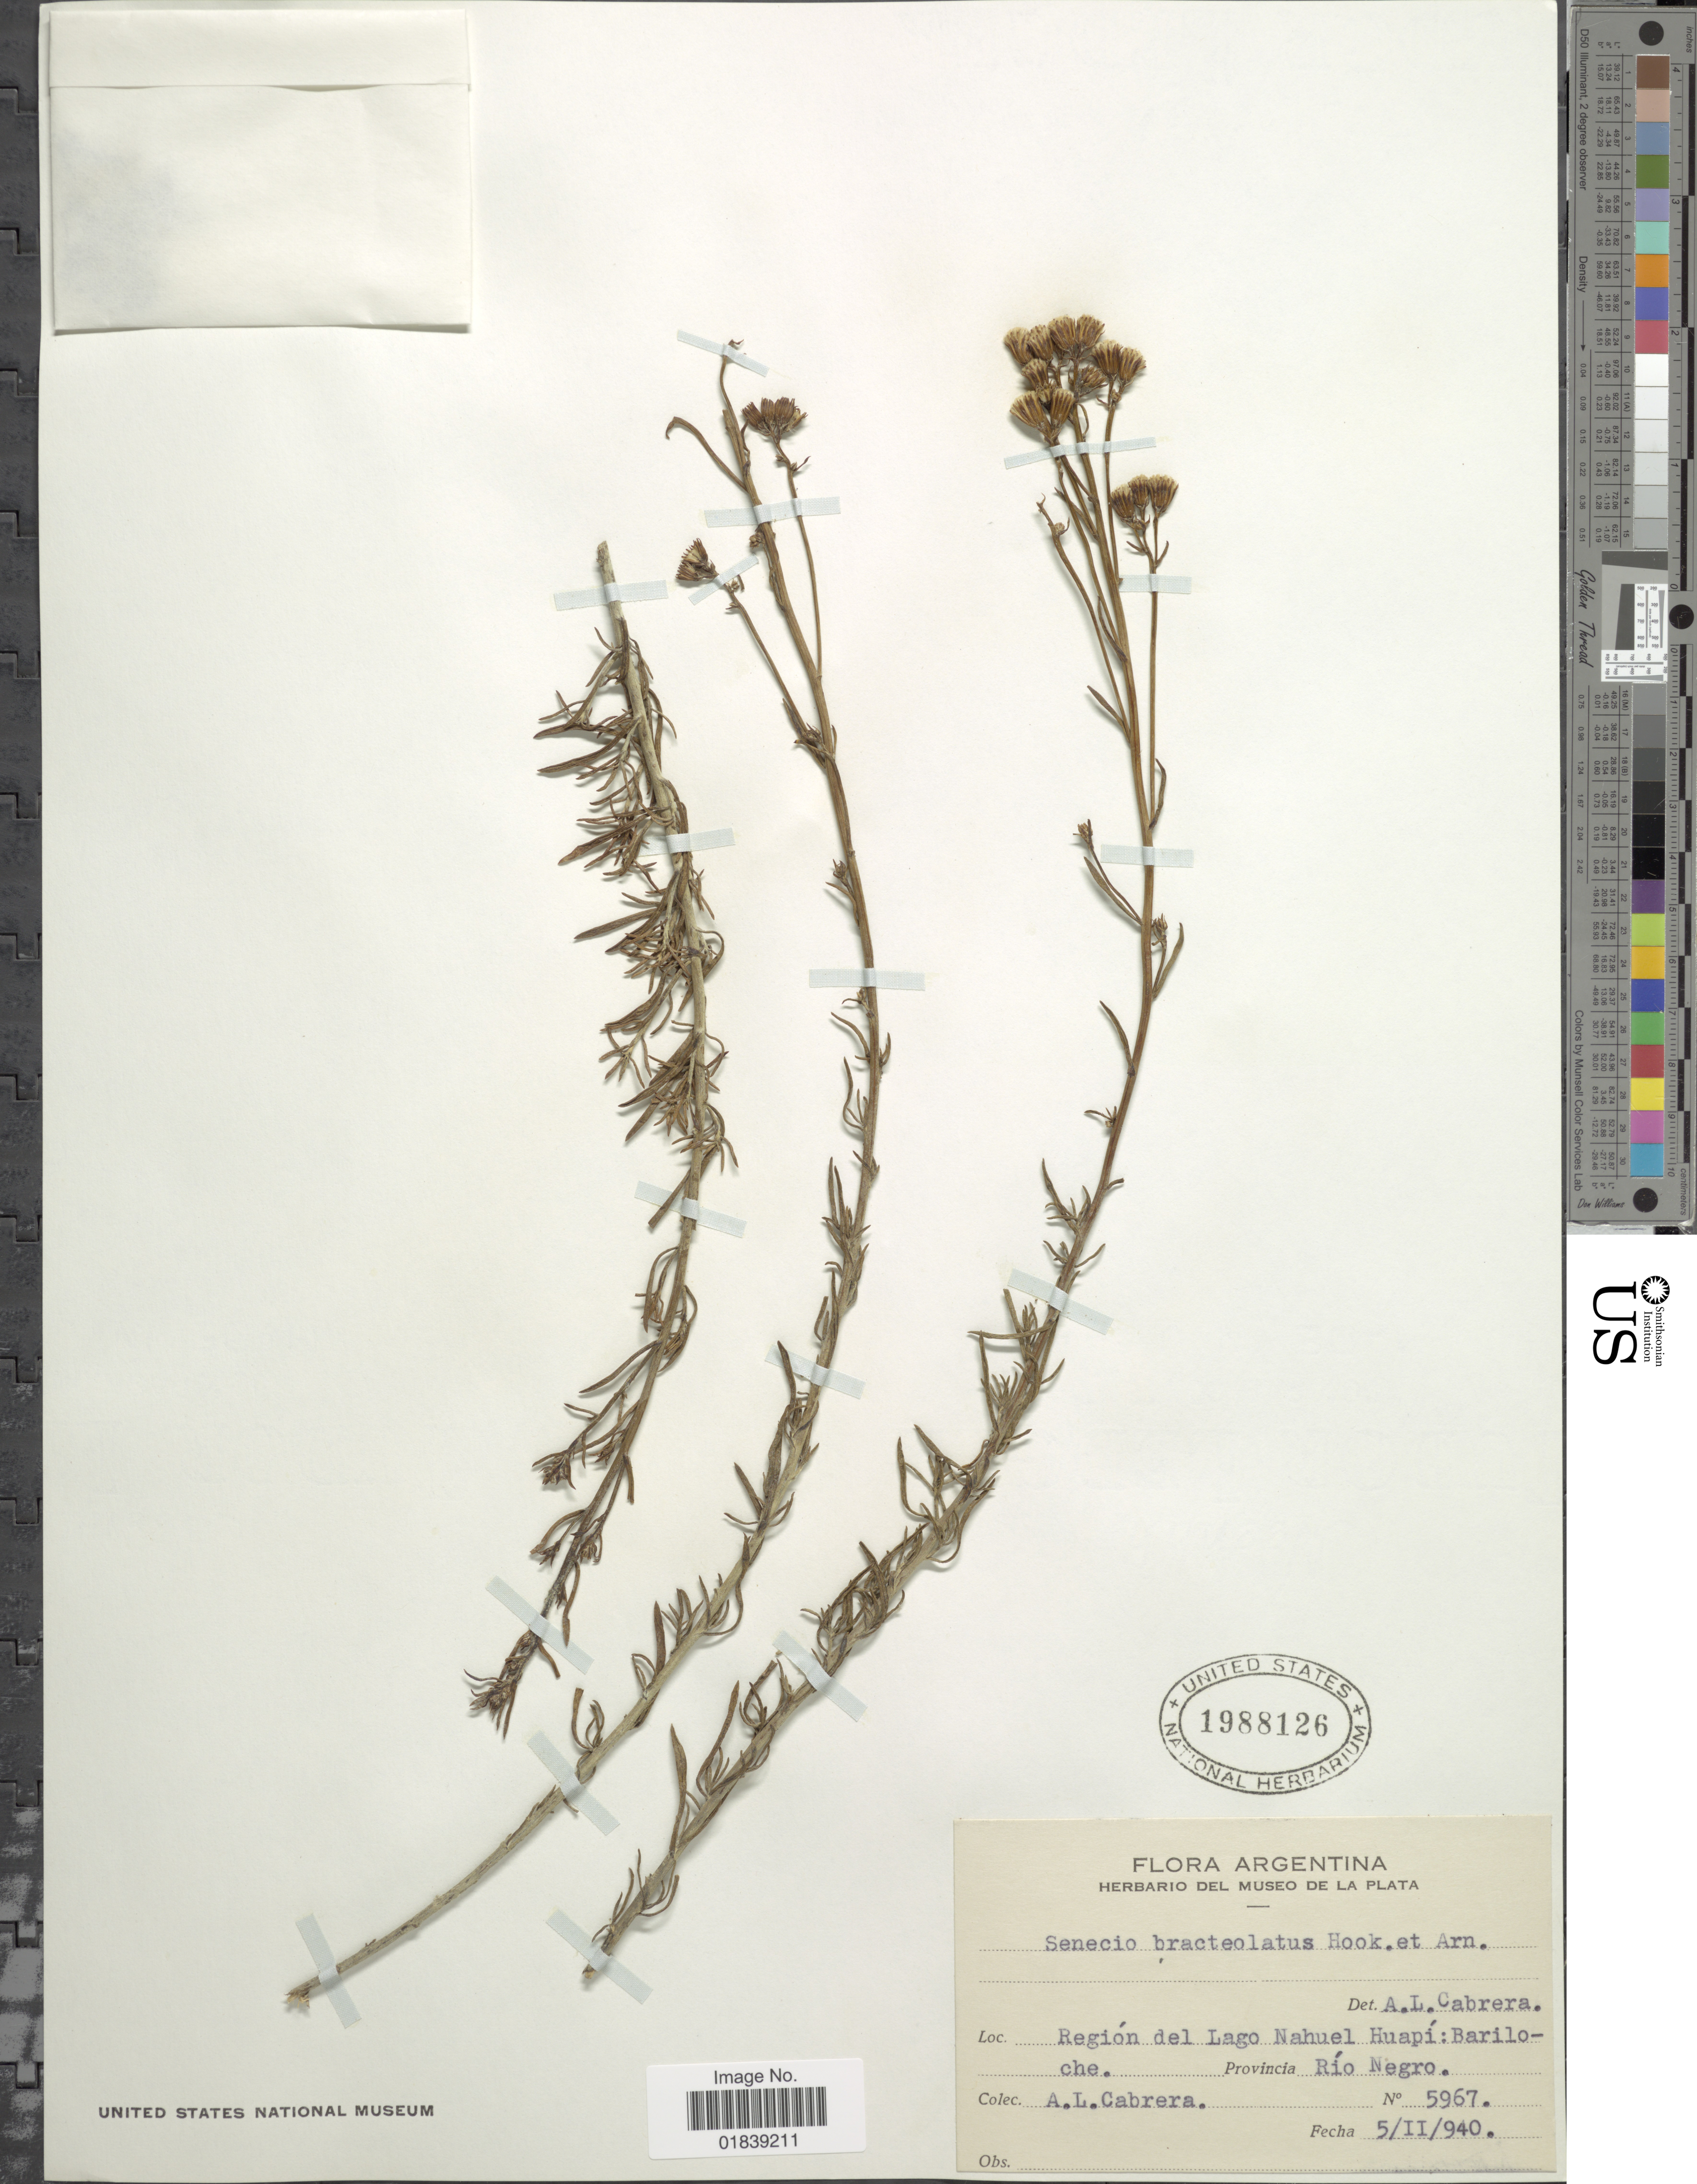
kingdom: Plantae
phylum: Tracheophyta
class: Magnoliopsida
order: Asterales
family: Asteraceae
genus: Senecio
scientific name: Senecio bracteolatus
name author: Hook. & Arn.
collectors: A. L. Cabrera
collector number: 5967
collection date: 1940-02-05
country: Argentina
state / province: Rio Negro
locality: Region del Lago Nahuel Huapi, Bariloche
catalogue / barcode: US 1988126